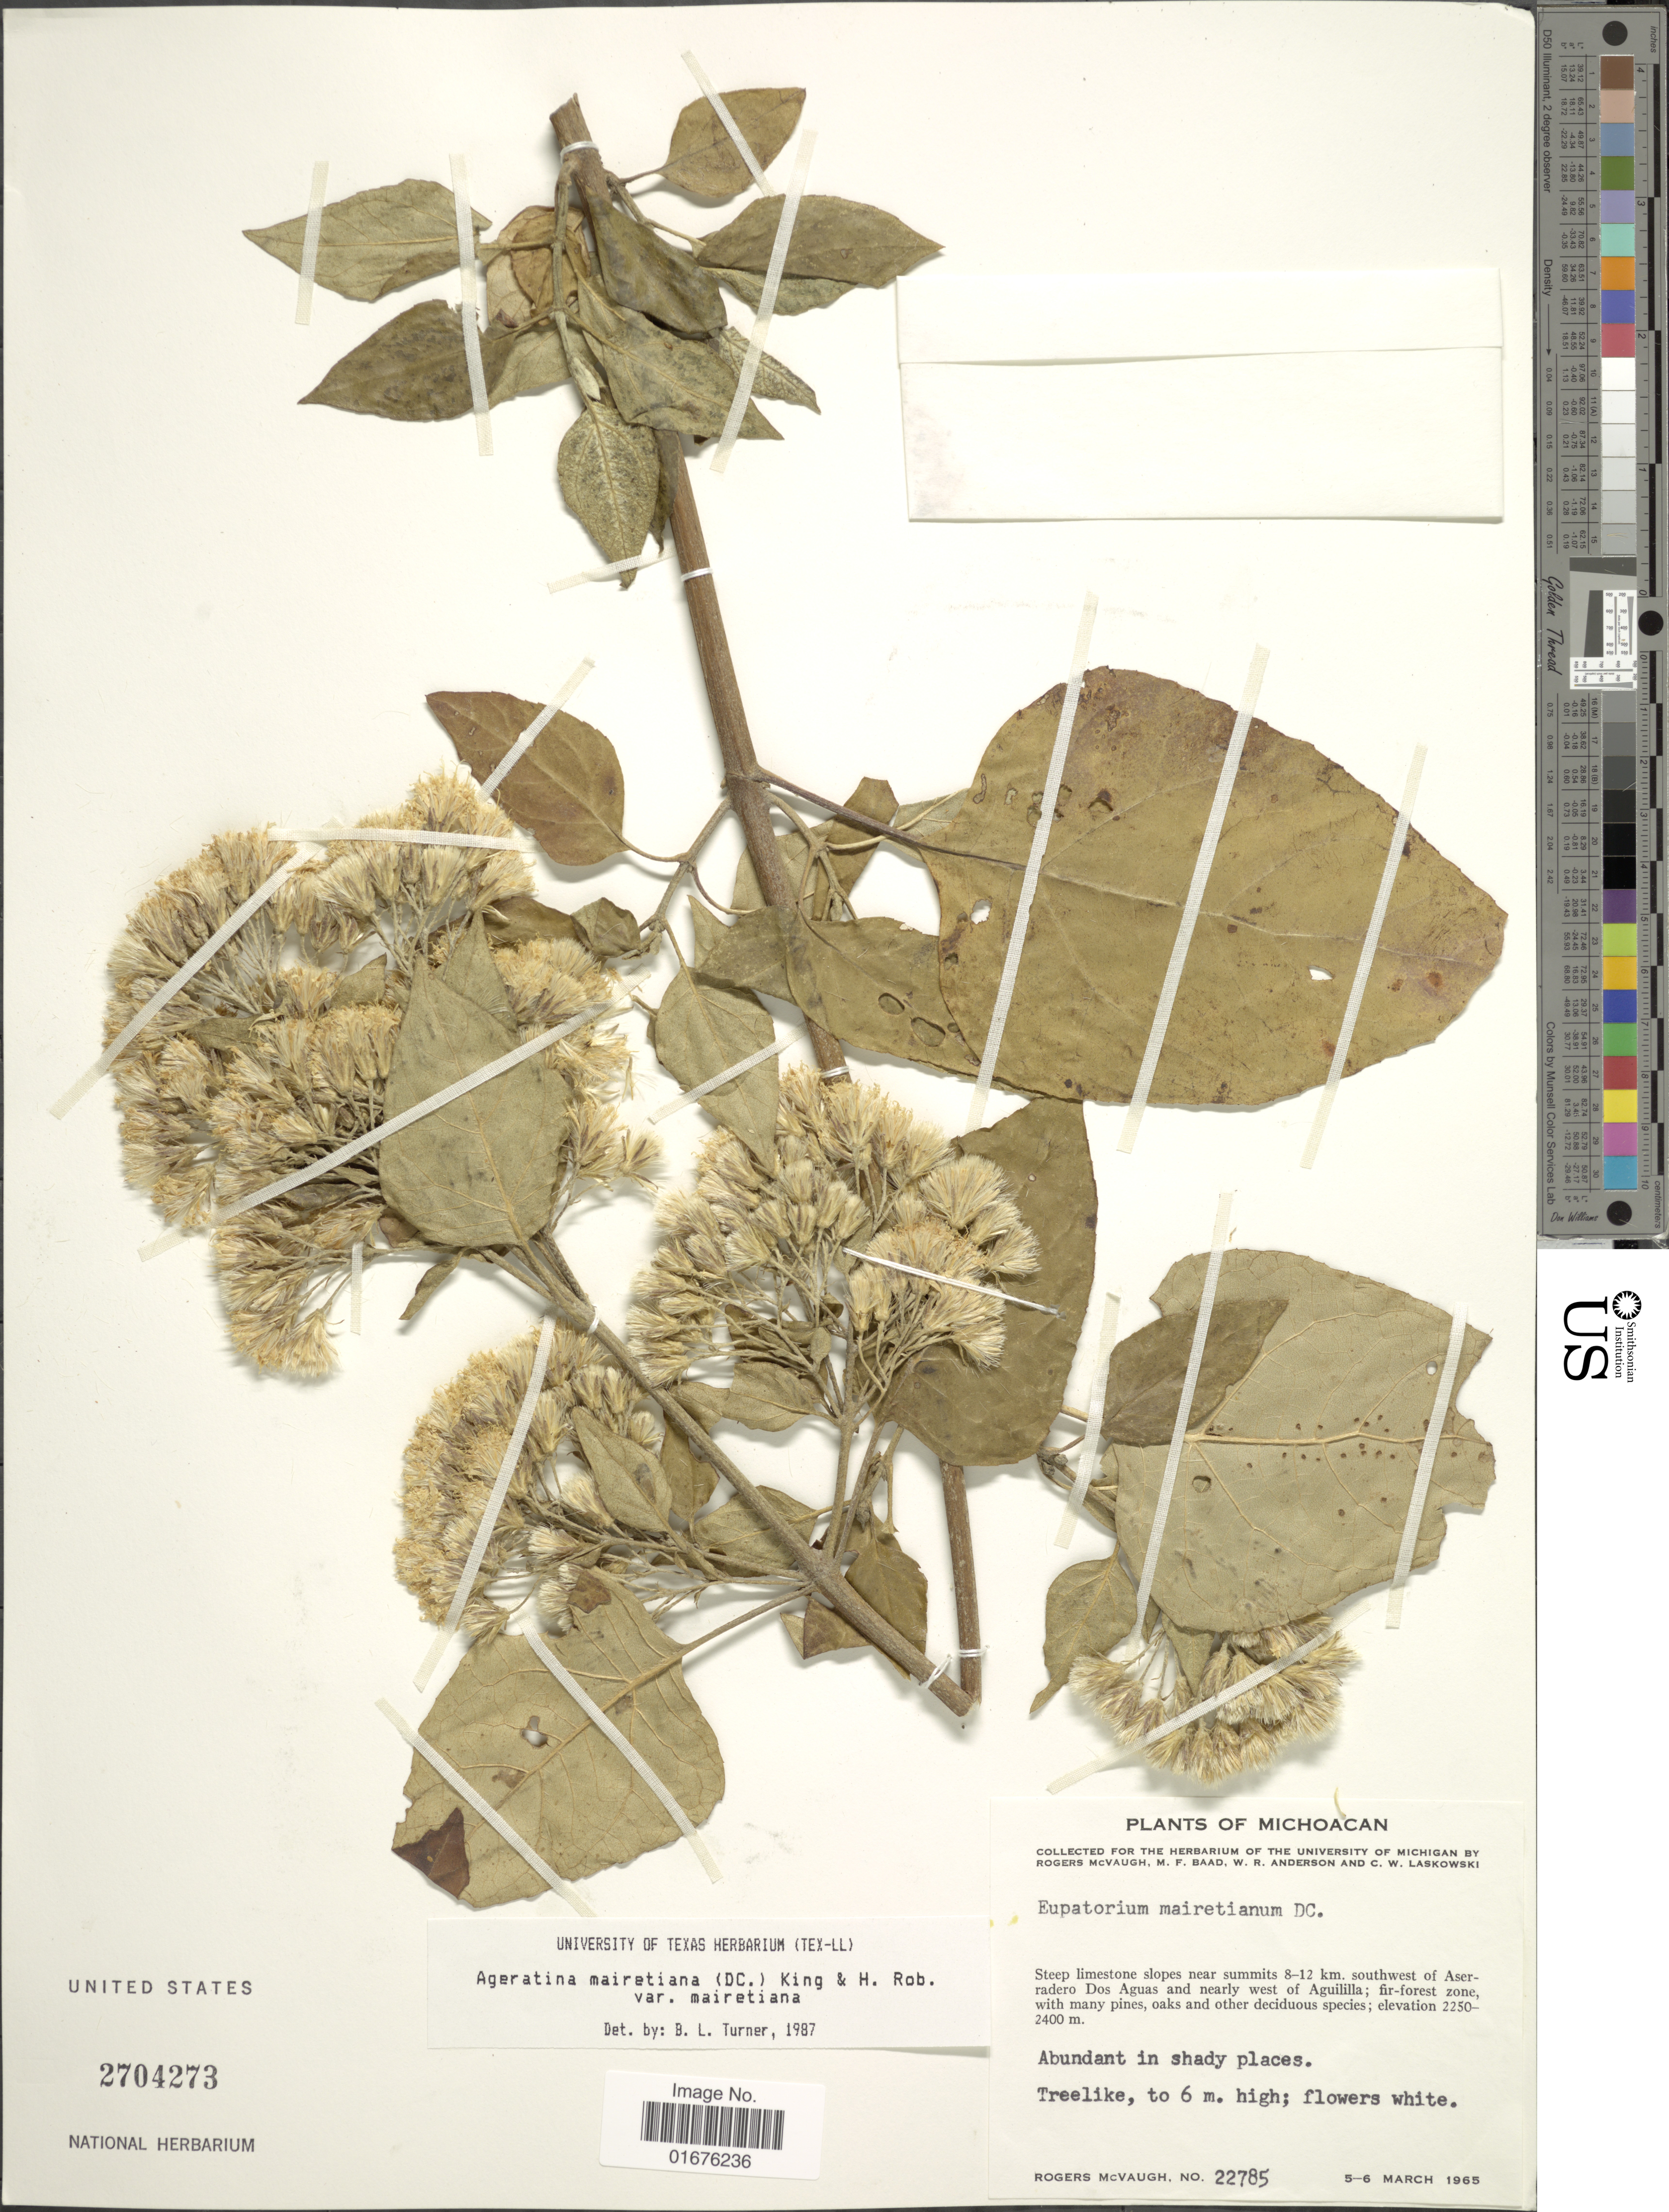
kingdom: Plantae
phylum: Tracheophyta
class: Magnoliopsida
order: Asterales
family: Asteraceae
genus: Ageratina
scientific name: Ageratina mairetiana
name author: (DC.) R.M. King & H. Rob.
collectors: R. McVaugh, M. F. Baad, W. Anderson & C. Laskowski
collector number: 22785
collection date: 1965-03-05/1965-03-06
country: Mexico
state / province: Michoacán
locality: Steep limestone slopes near summit 8-12 km. southwest of Aseradero Dos Aguas and nearly wesy of Aguililla; fir-forest zone, with many pines, oaks and other deciduous species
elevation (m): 2250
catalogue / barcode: US 2704273